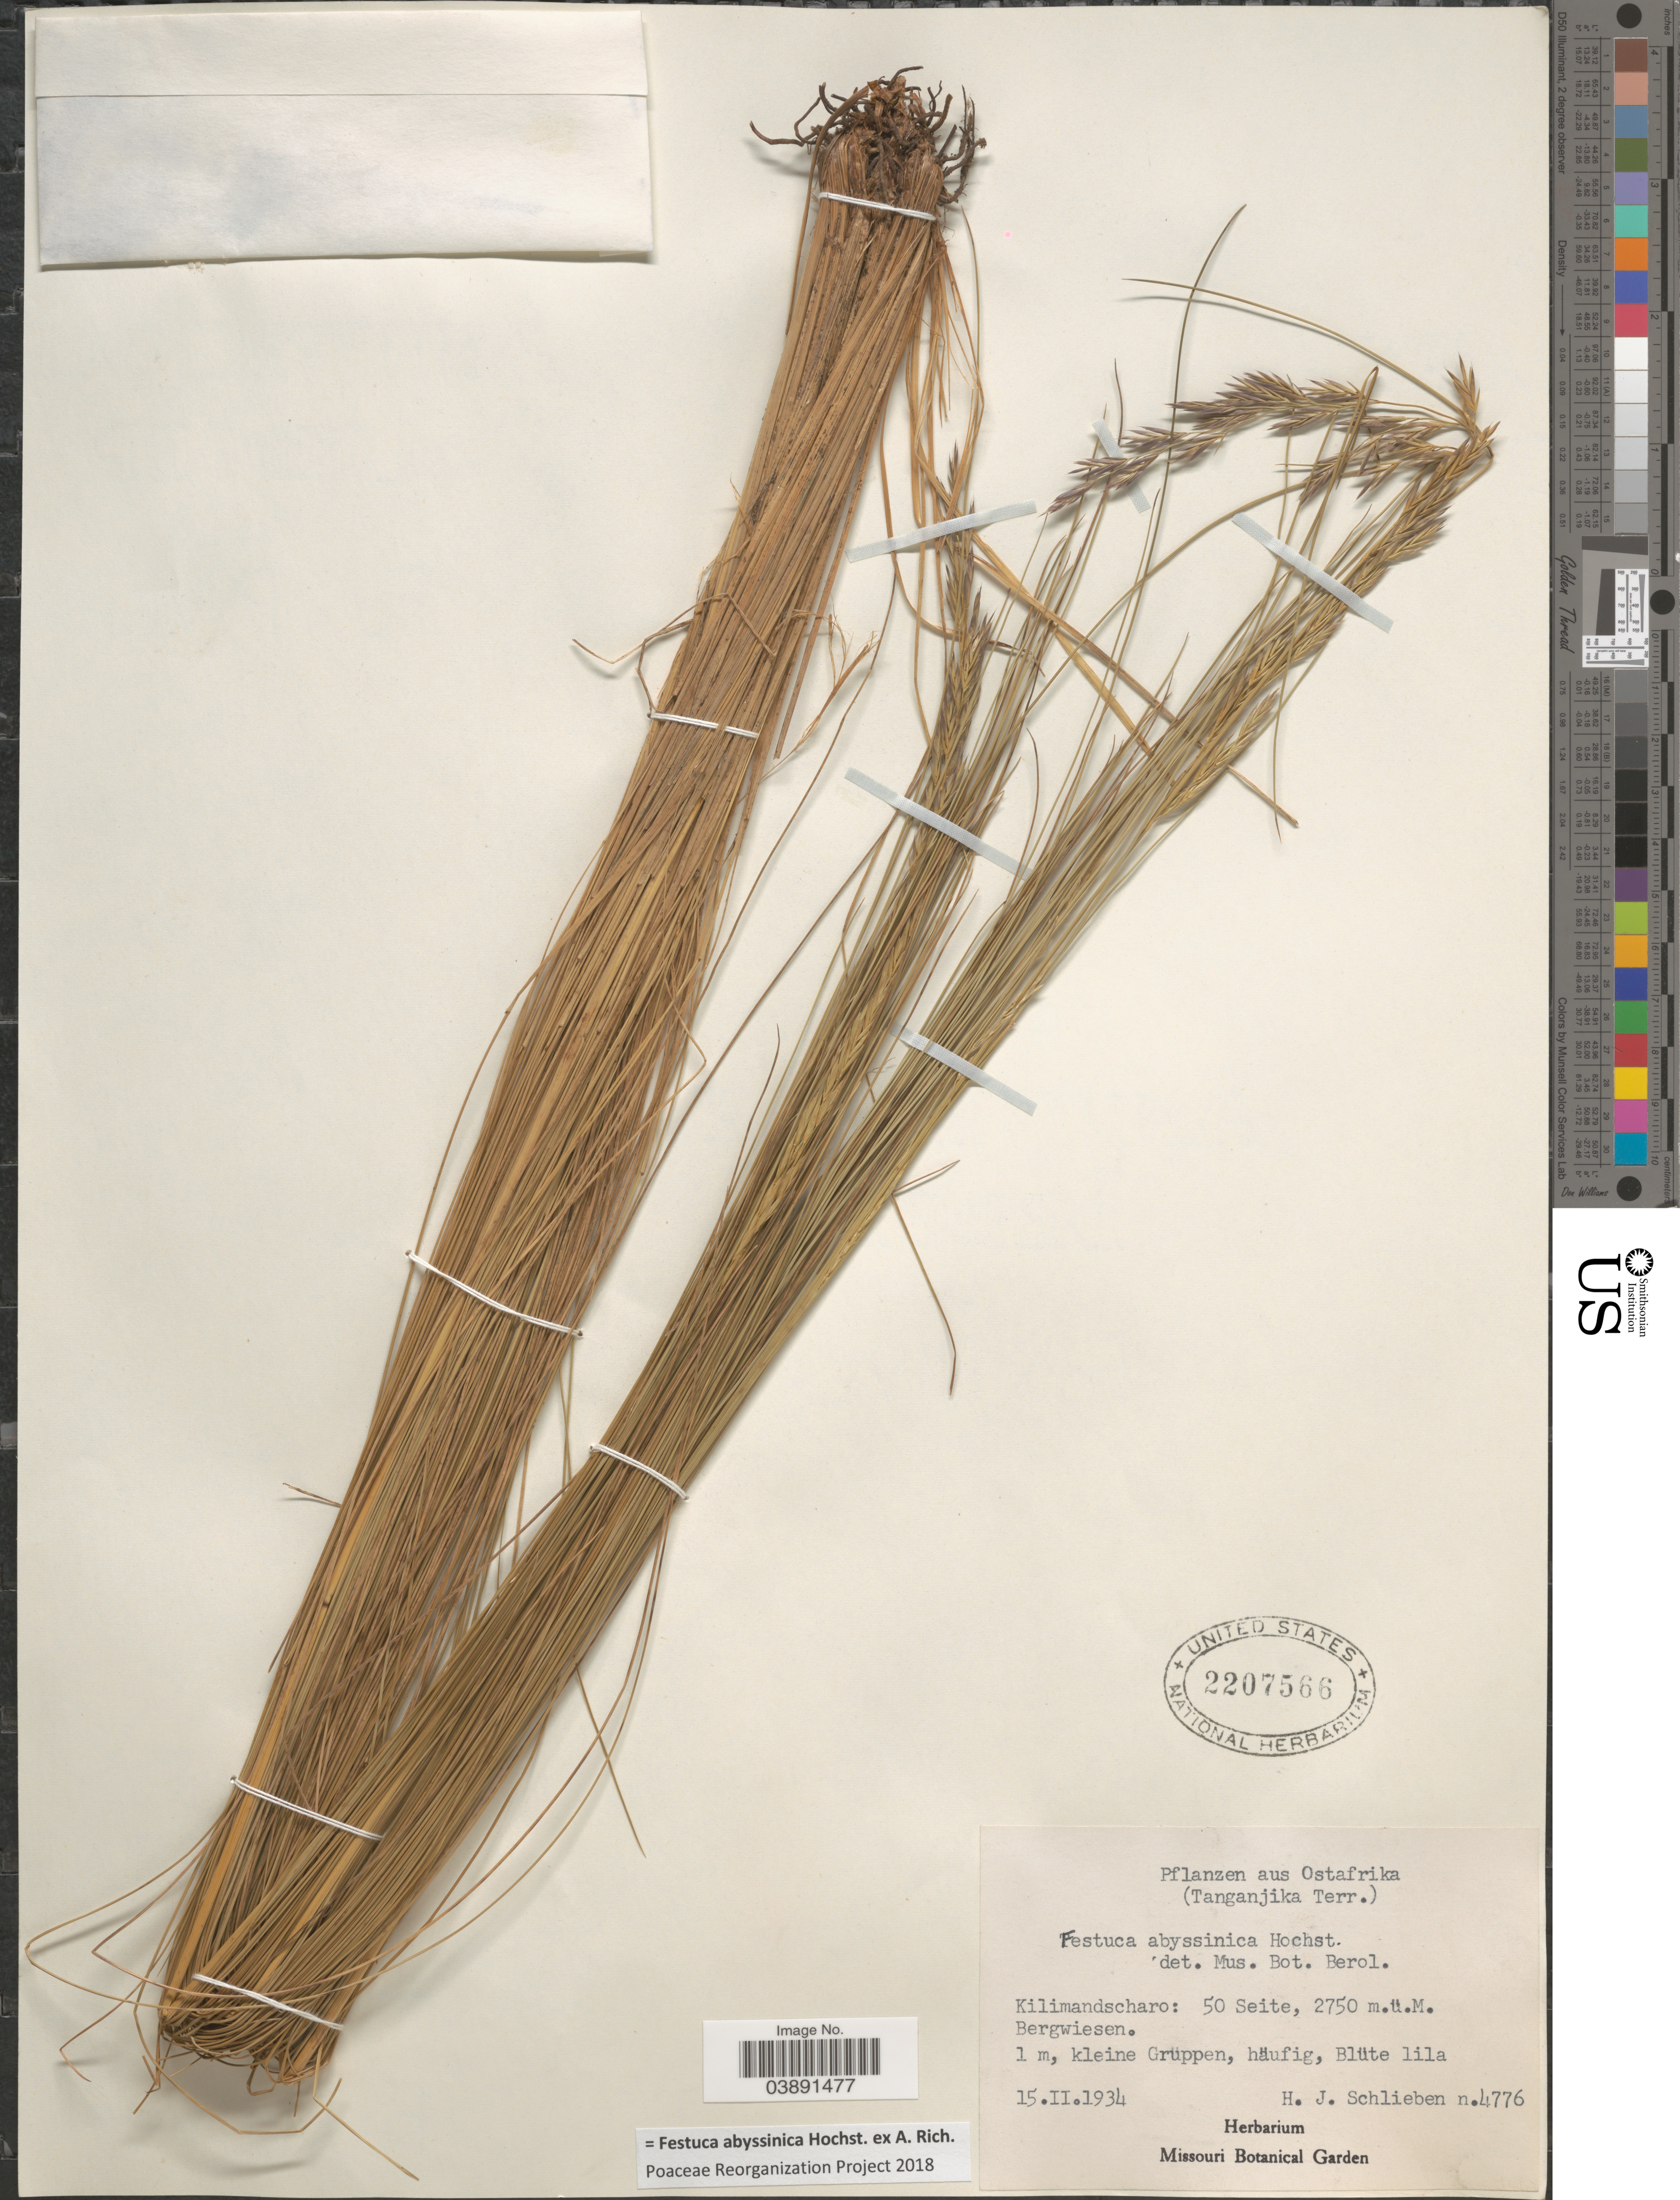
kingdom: Plantae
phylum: Tracheophyta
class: Liliopsida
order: Poales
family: Poaceae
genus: Festuca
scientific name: Festuca abyssinica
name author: Hochst. ex A. Rich.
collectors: H. J. Schlieben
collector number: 4776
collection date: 1934-02-15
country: Tanzania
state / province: Kilimanjaro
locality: Ostafrika (Tanganjika Terr.). Kilimandscharo: 50 Seite, Bergwiesen.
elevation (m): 2750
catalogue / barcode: US 2207566